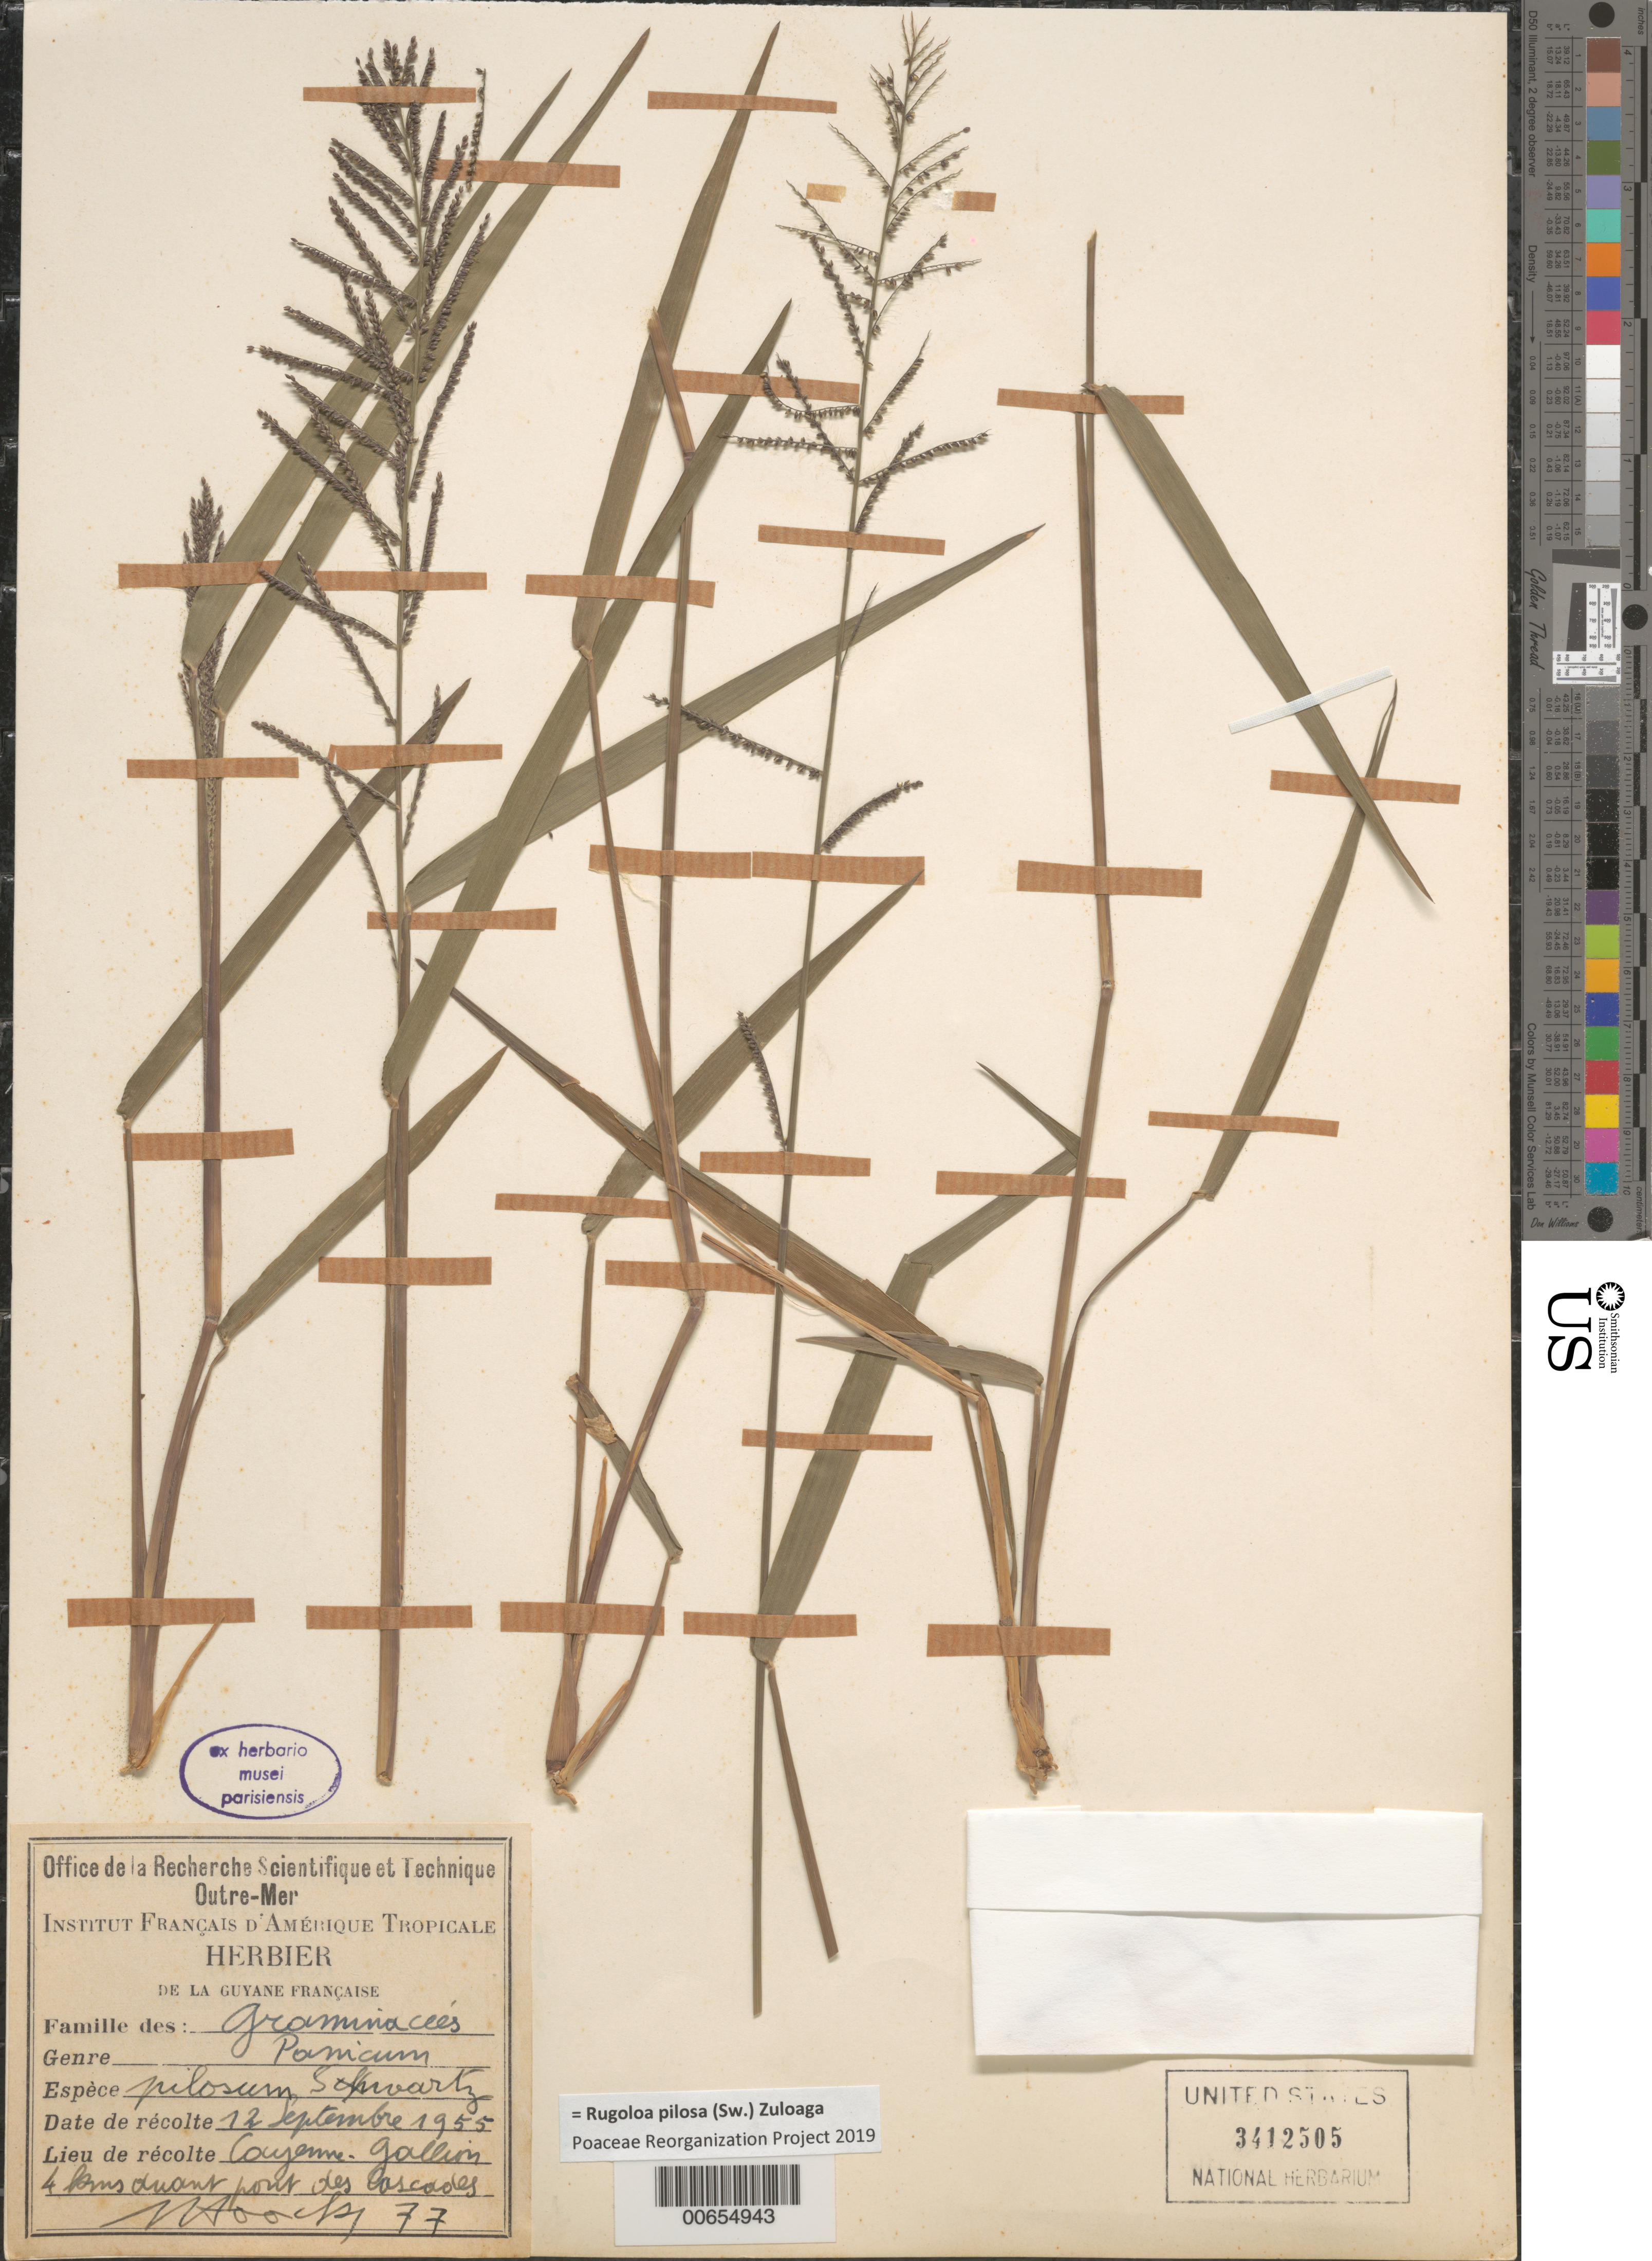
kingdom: Plantae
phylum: Tracheophyta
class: Liliopsida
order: Poales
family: Poaceae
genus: Panicum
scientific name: Panicum pilosum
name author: Sw.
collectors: J. Hoock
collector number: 77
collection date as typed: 12-Sep-55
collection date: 1955-09-12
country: French Guiana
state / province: Cayenne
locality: Cayenne, Galion, 4 km avant pont des Cascades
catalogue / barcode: US 3412505